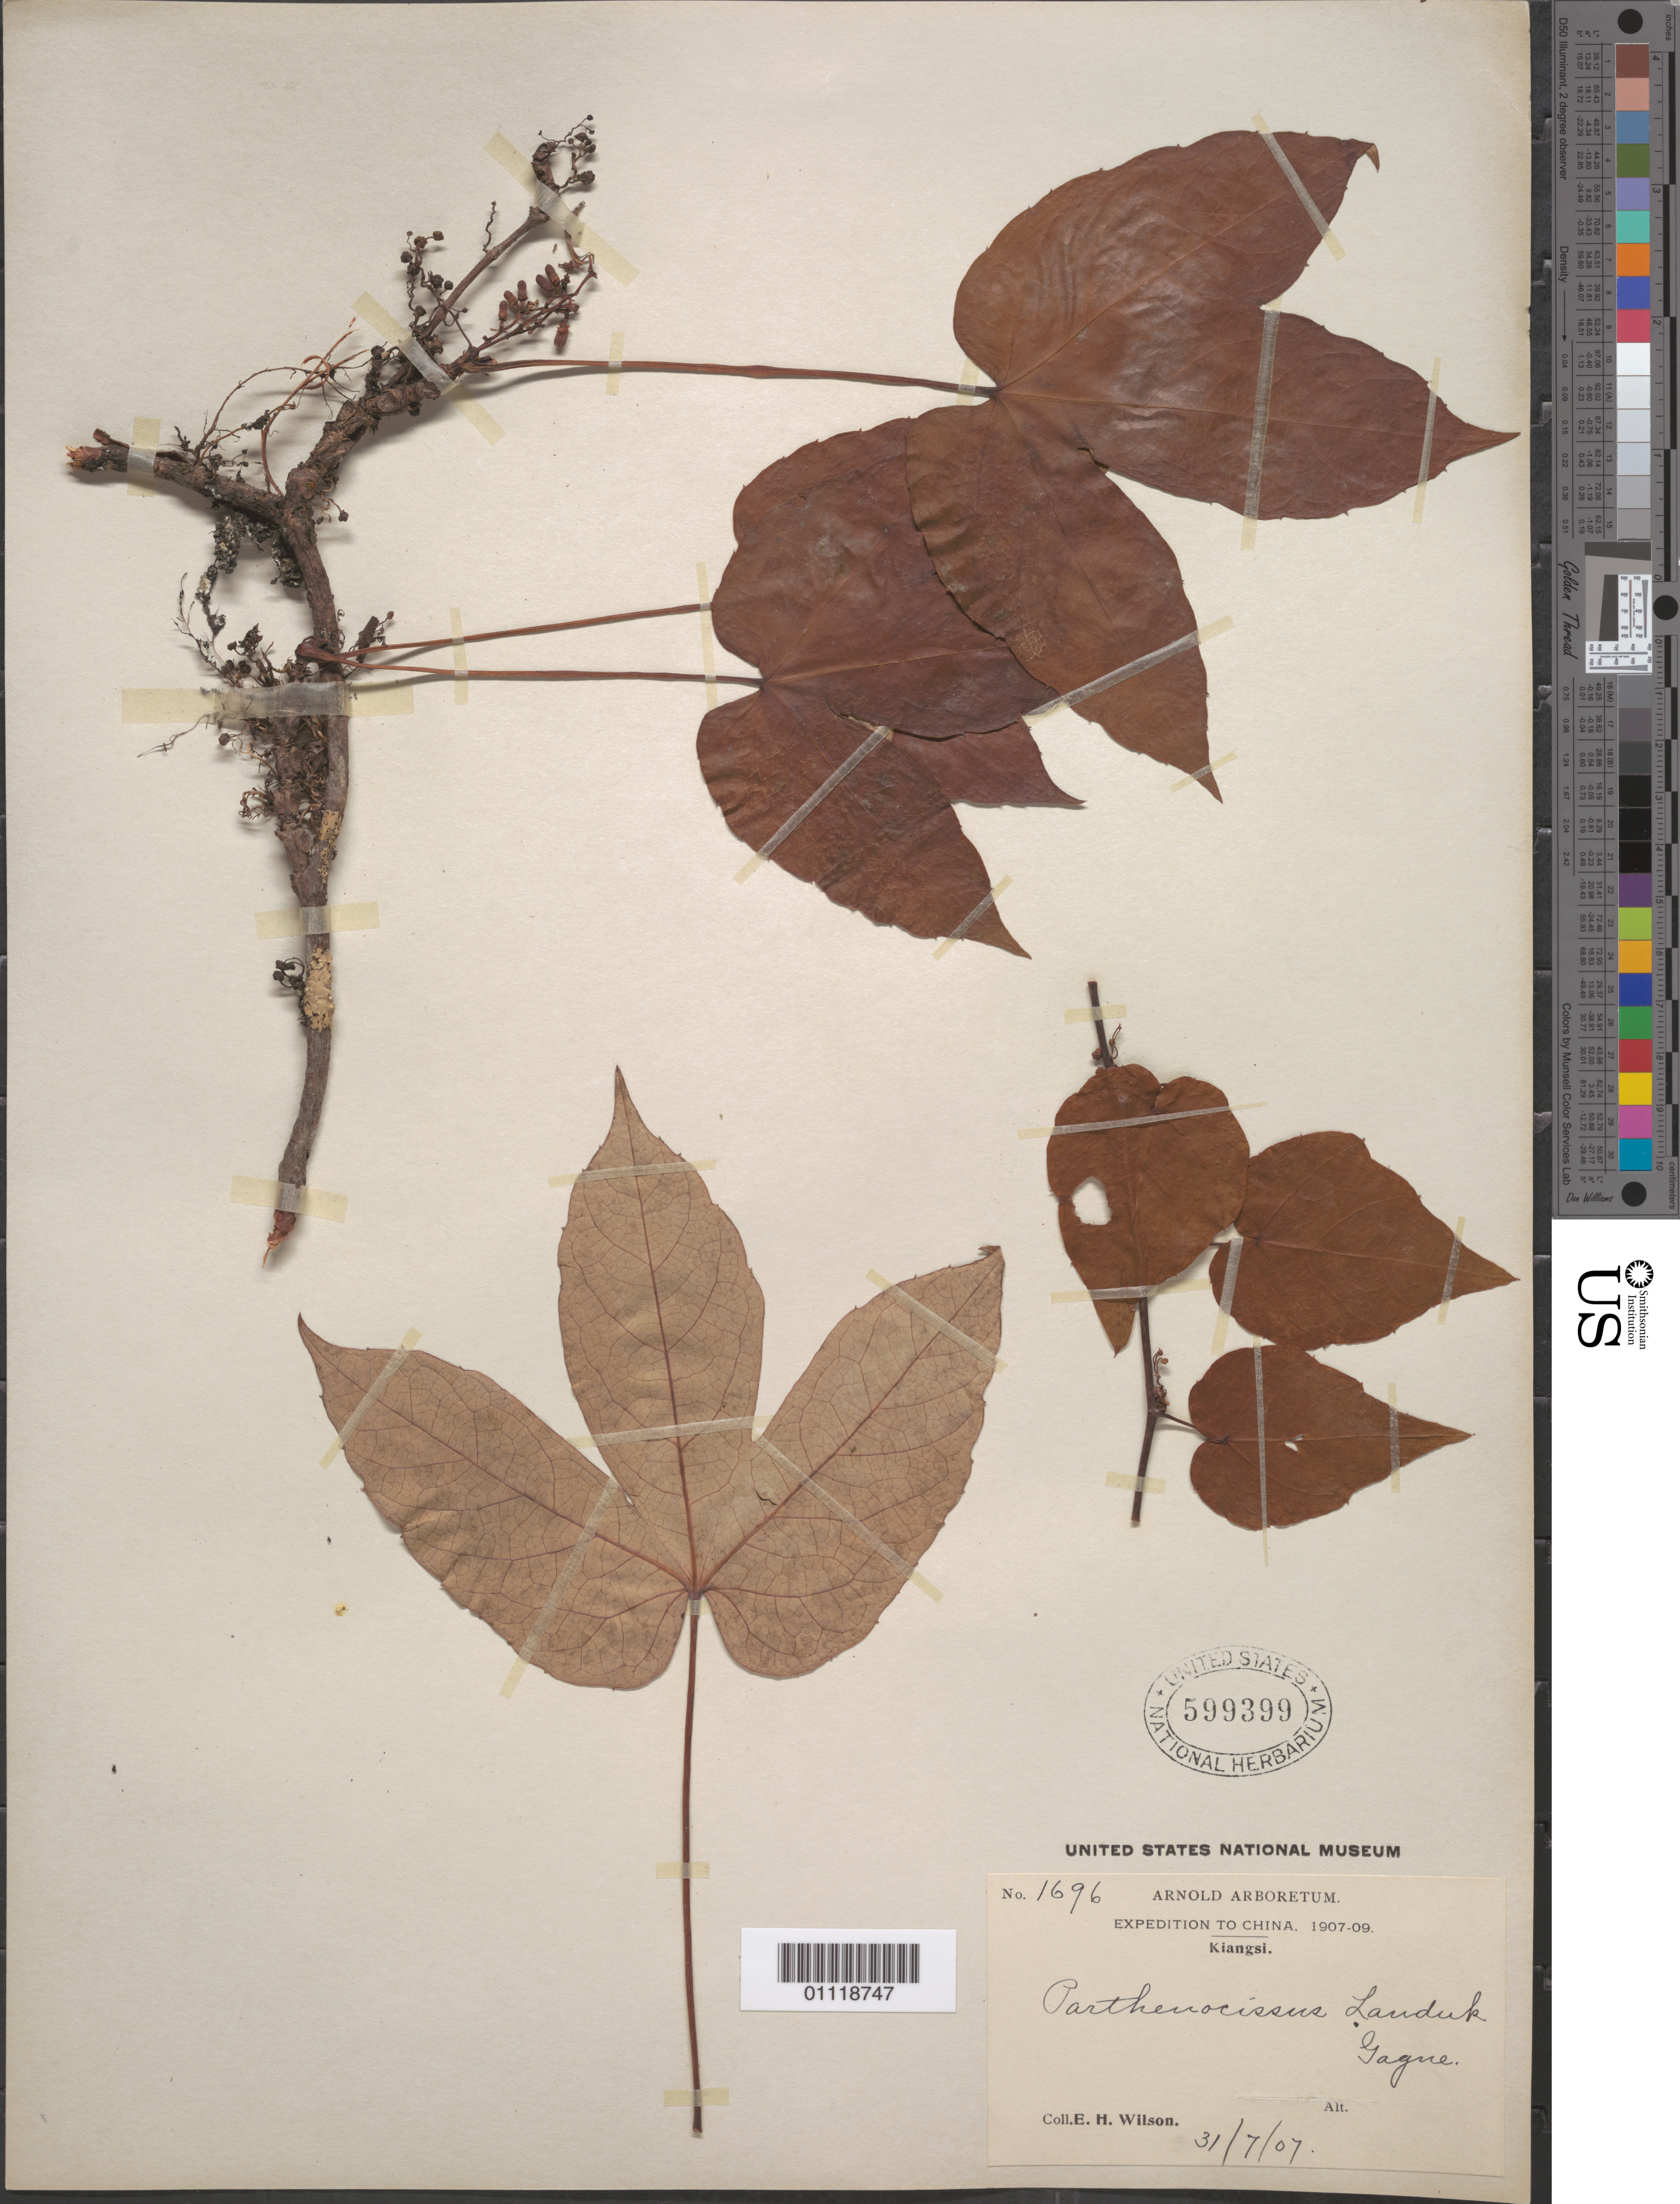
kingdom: Plantae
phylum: Tracheophyta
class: Magnoliopsida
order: Vitales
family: Vitaceae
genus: Parthenocissus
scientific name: Parthenocissus tricuspidata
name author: (Siebold & Zucc.) Planch.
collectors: E. H. Wilson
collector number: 1696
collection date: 1907-07-31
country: China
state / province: Jiangxi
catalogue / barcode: US 599399